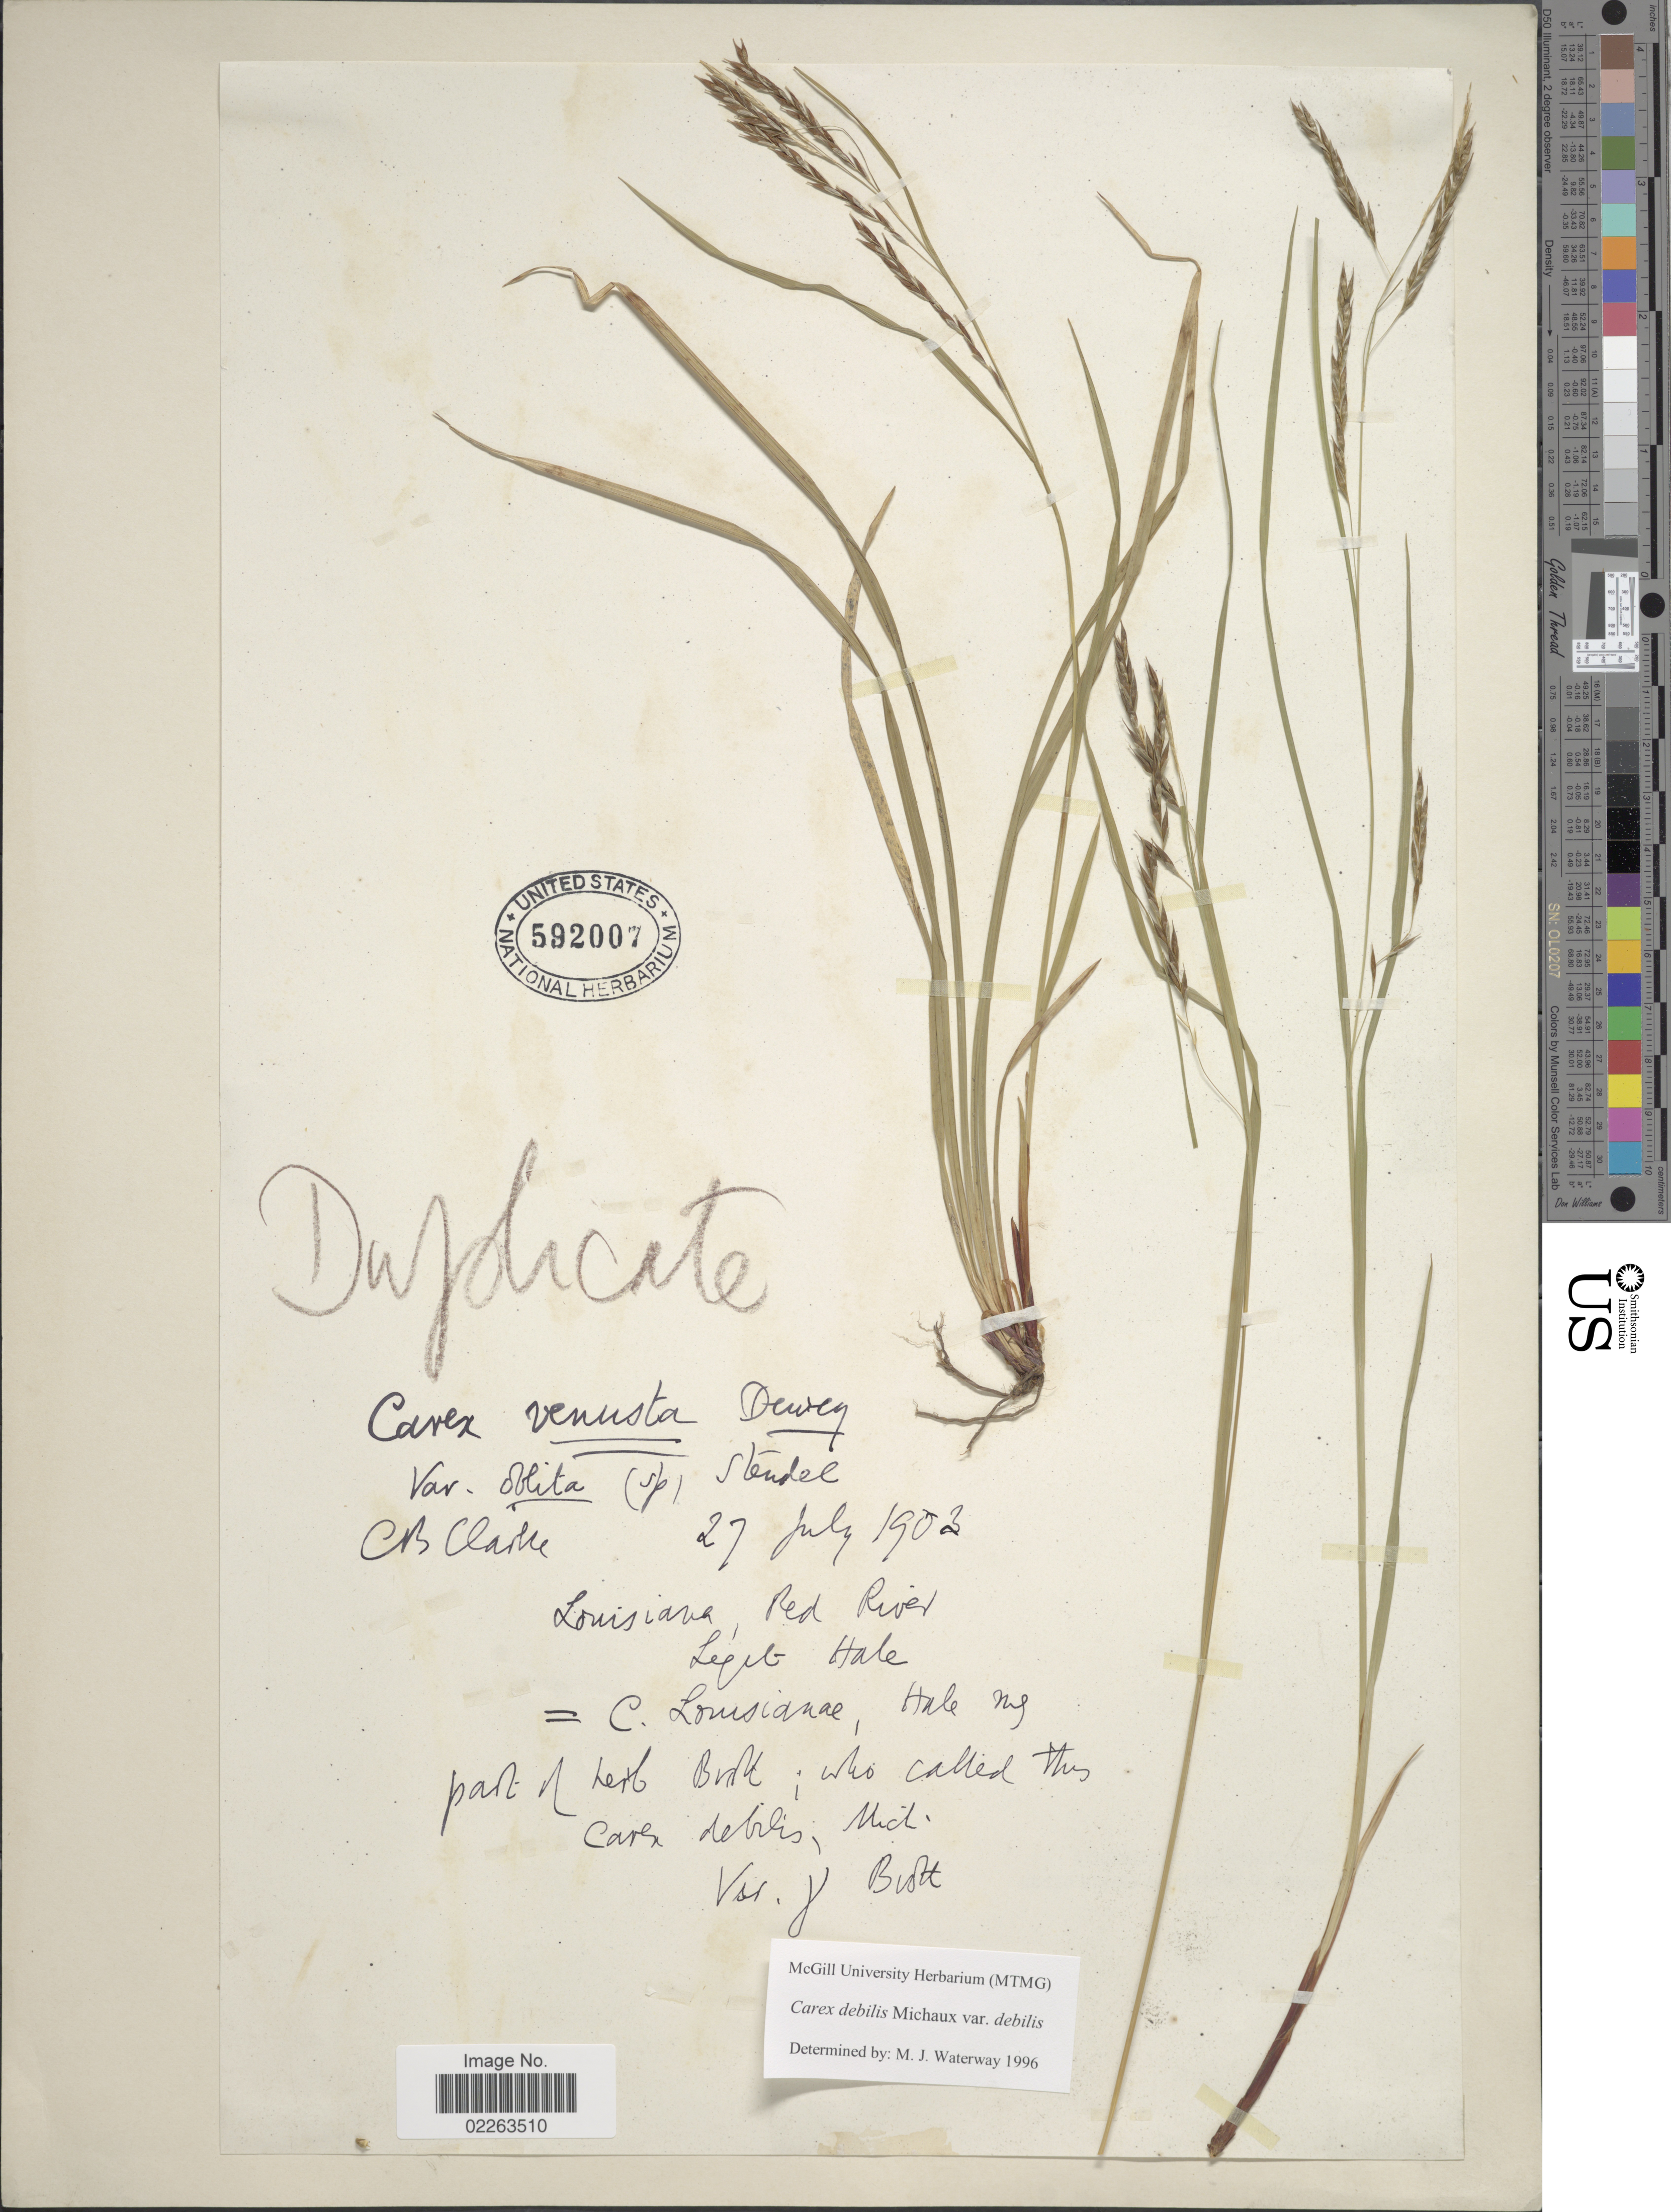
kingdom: Plantae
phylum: Tracheophyta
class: Liliopsida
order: Poales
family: Cyperaceae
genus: Carex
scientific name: Carex debilis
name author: Michx.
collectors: -- Hale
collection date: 1903-07-27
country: United States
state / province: Louisiana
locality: Red River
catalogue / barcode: US 592007